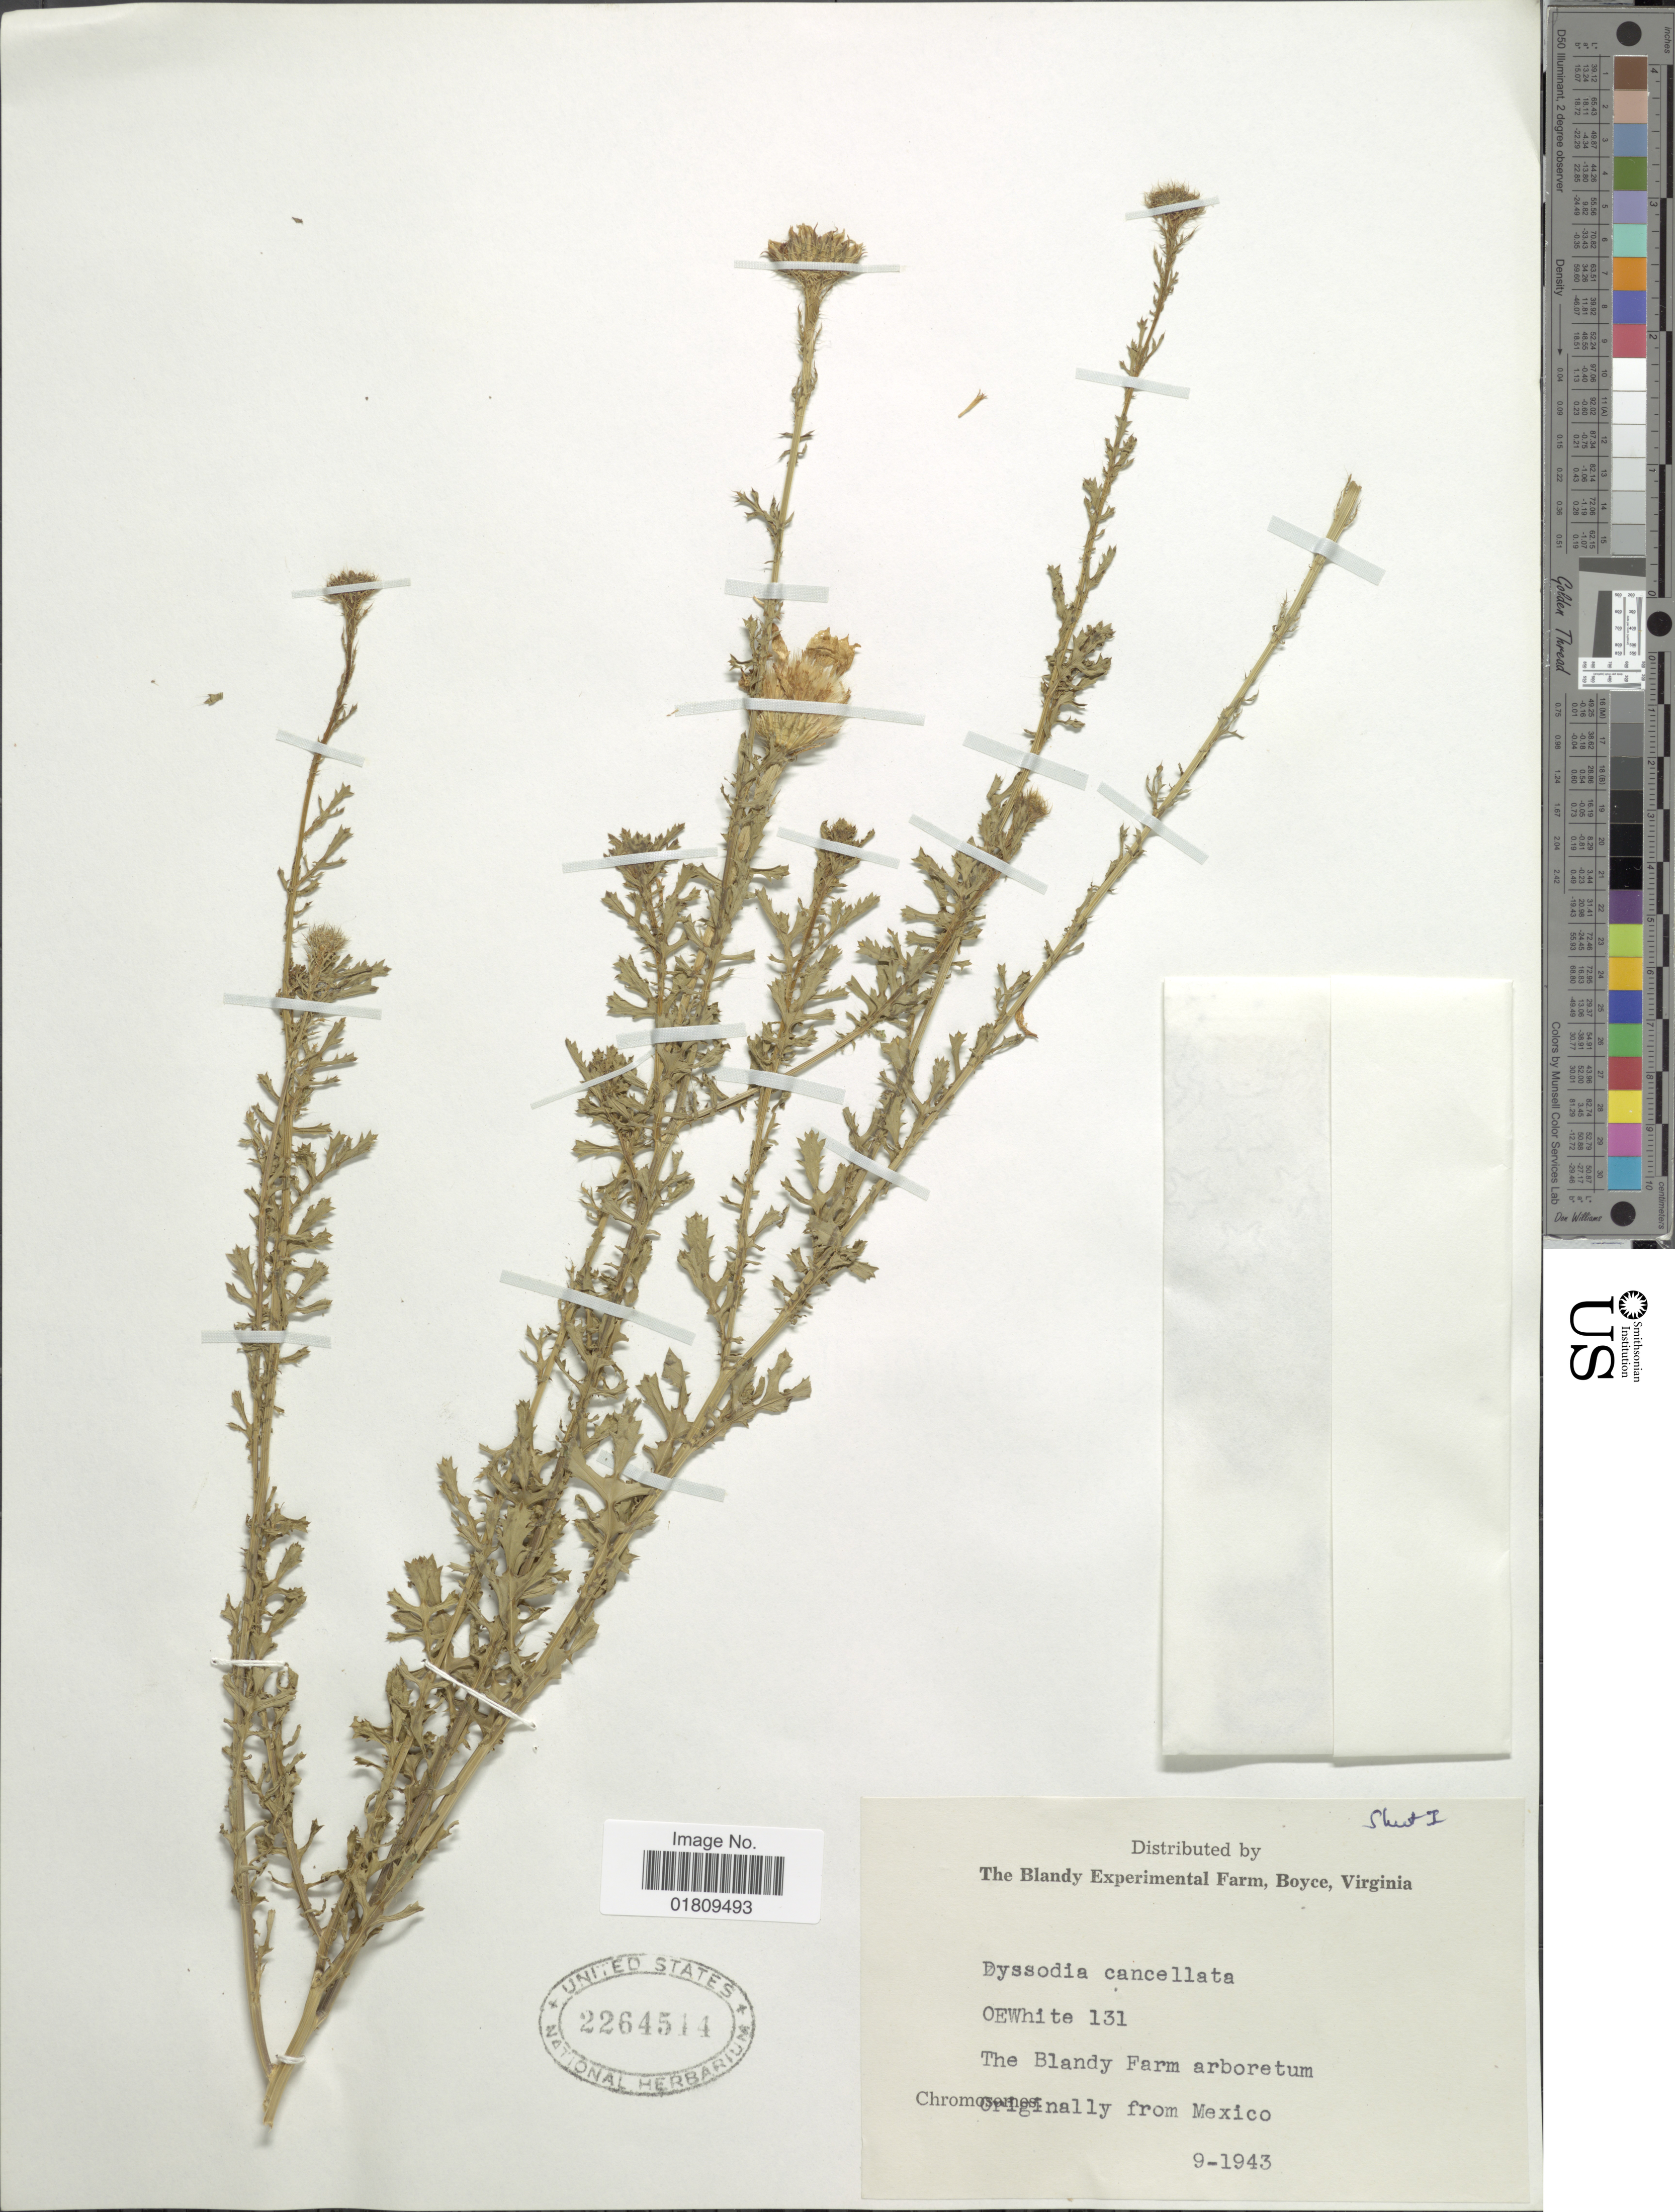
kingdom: Plantae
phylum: Tracheophyta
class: Magnoliopsida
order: Asterales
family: Asteraceae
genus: Dyssodia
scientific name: Dyssodia cancellata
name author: (Cass.) A. Gray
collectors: O. E. White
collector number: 131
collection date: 1943-09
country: Mexico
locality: The Blandy Farm arboretum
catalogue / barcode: US 2264514